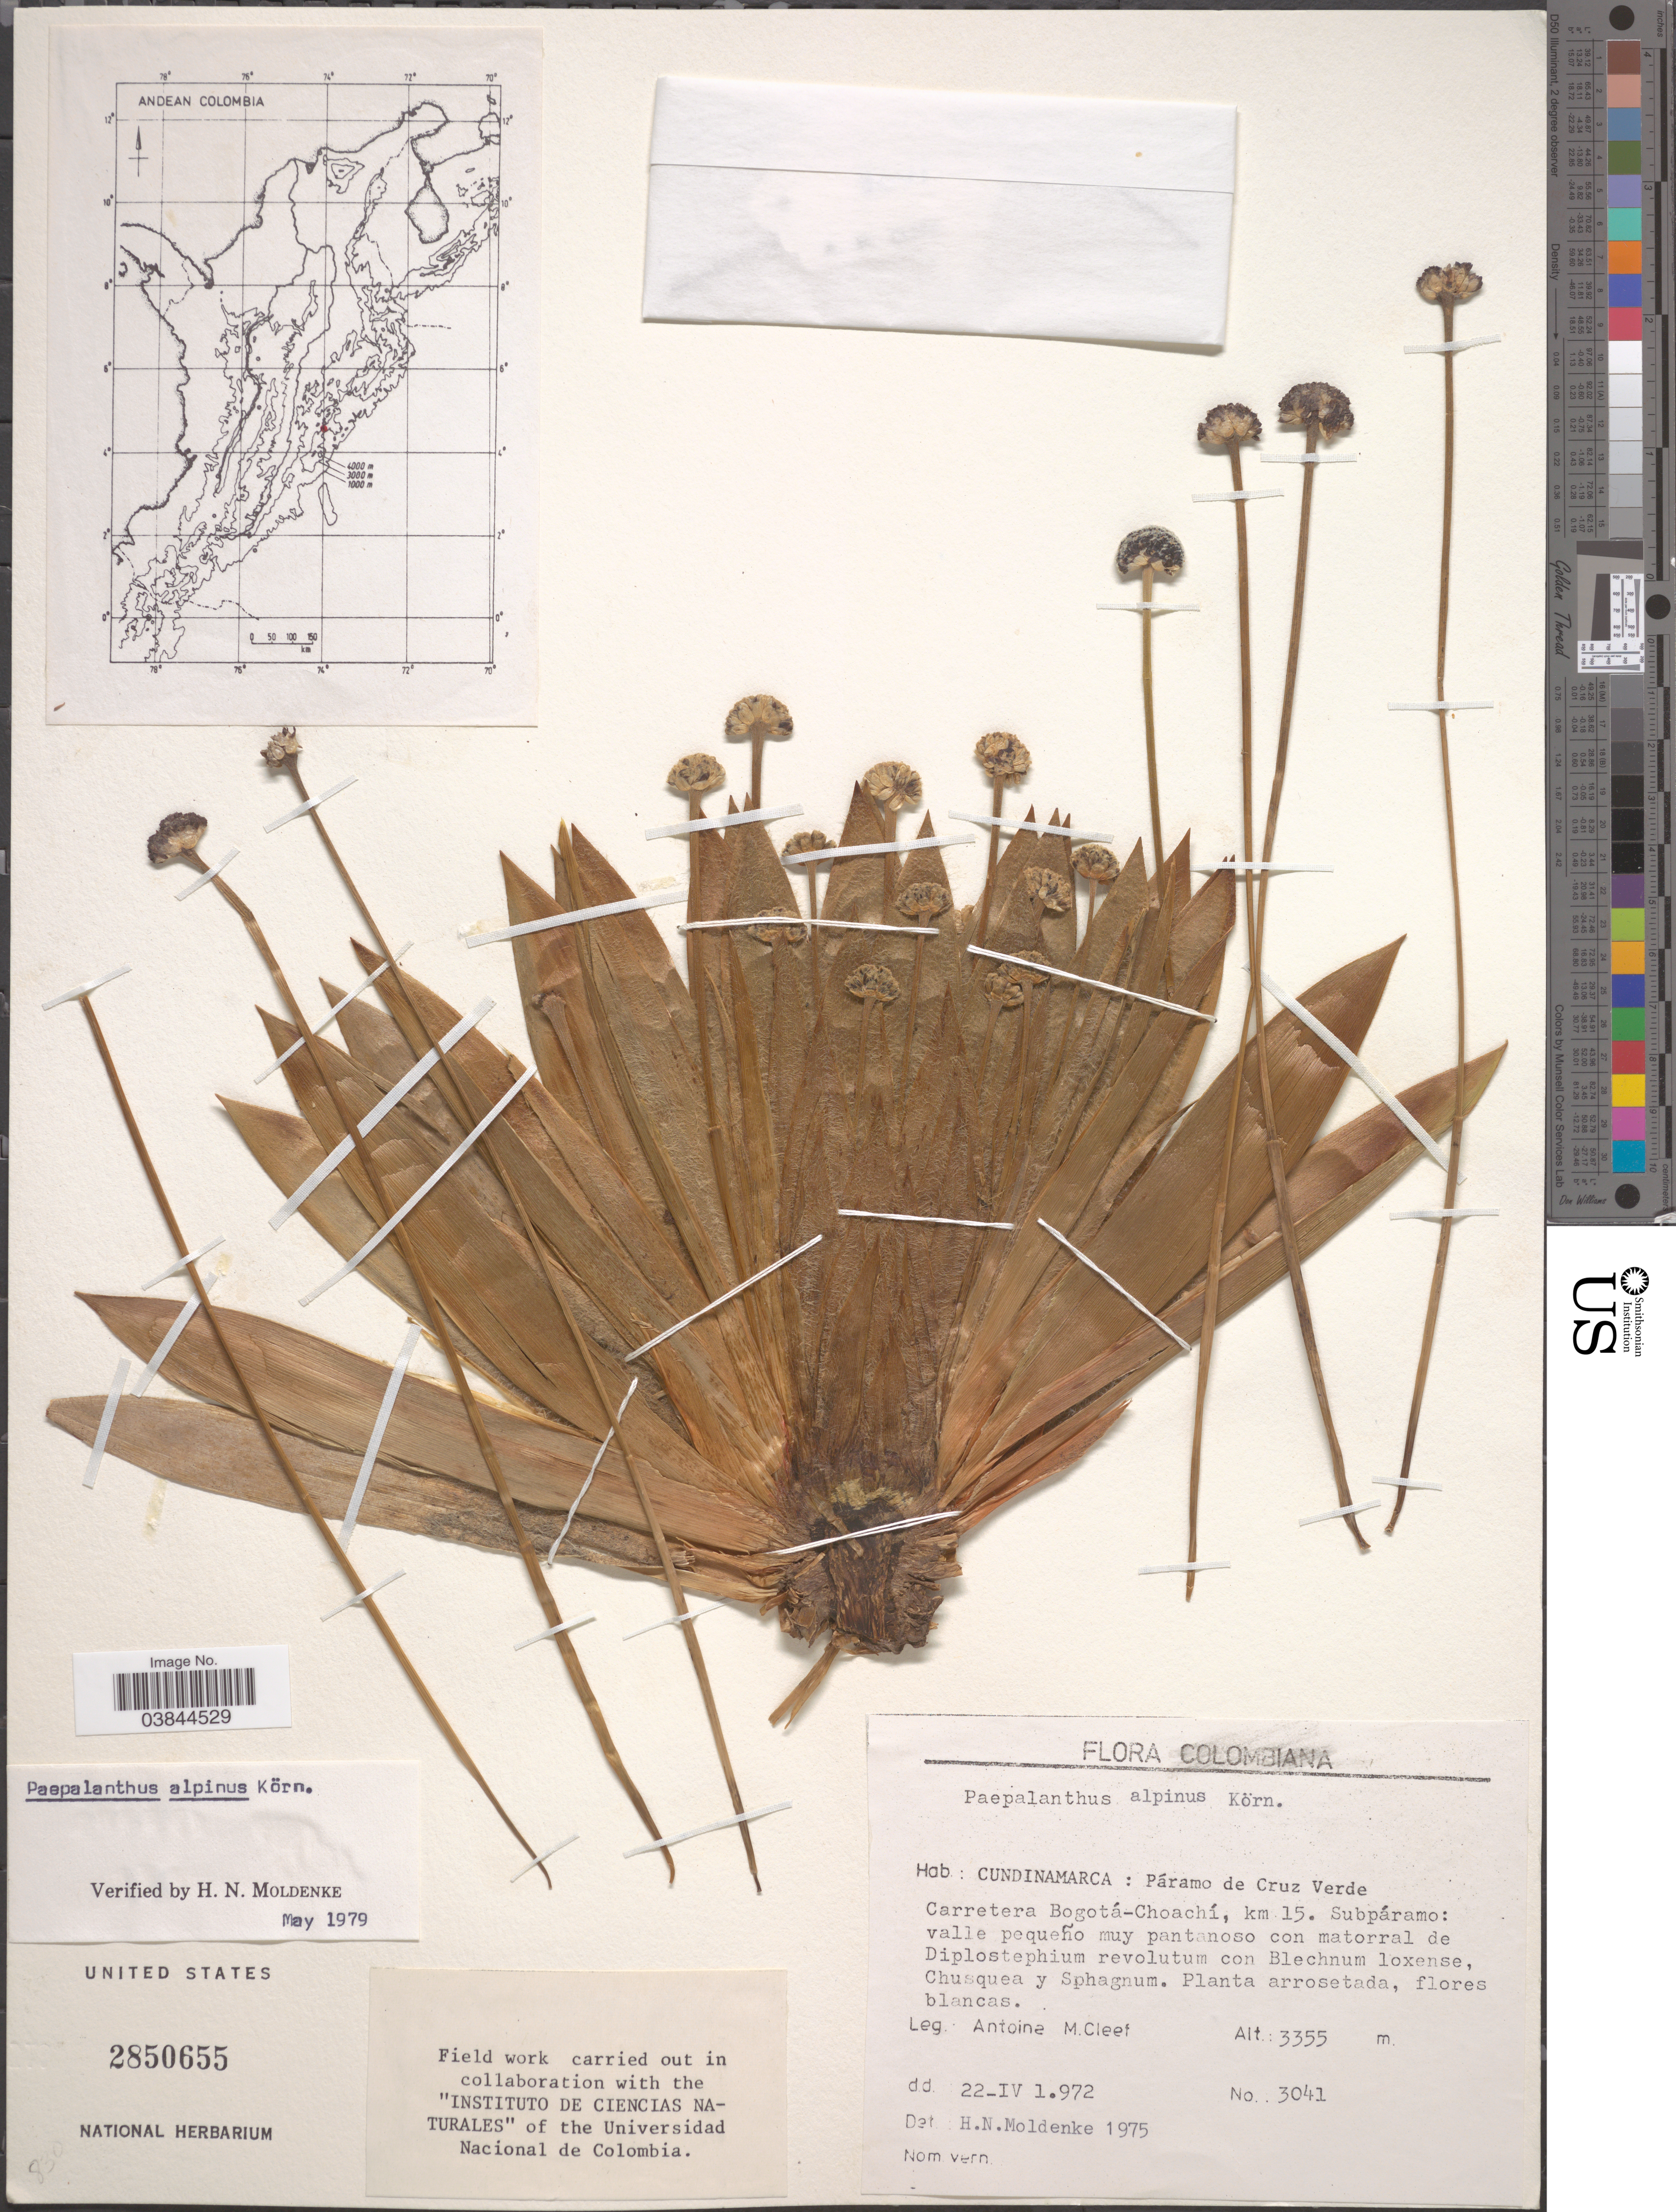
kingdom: Plantae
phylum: Tracheophyta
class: Liliopsida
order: Poales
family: Eriocaulaceae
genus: Paepalanthus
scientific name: Paepalanthus alpinus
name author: Körn.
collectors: A. M. Cleef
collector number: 3041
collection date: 1972-04-22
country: Colombia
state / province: Cundinamarca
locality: Páramo de Cruz Verde. Carretera Bogotá - Choachí, km 15.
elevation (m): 3355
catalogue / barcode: US 2850655